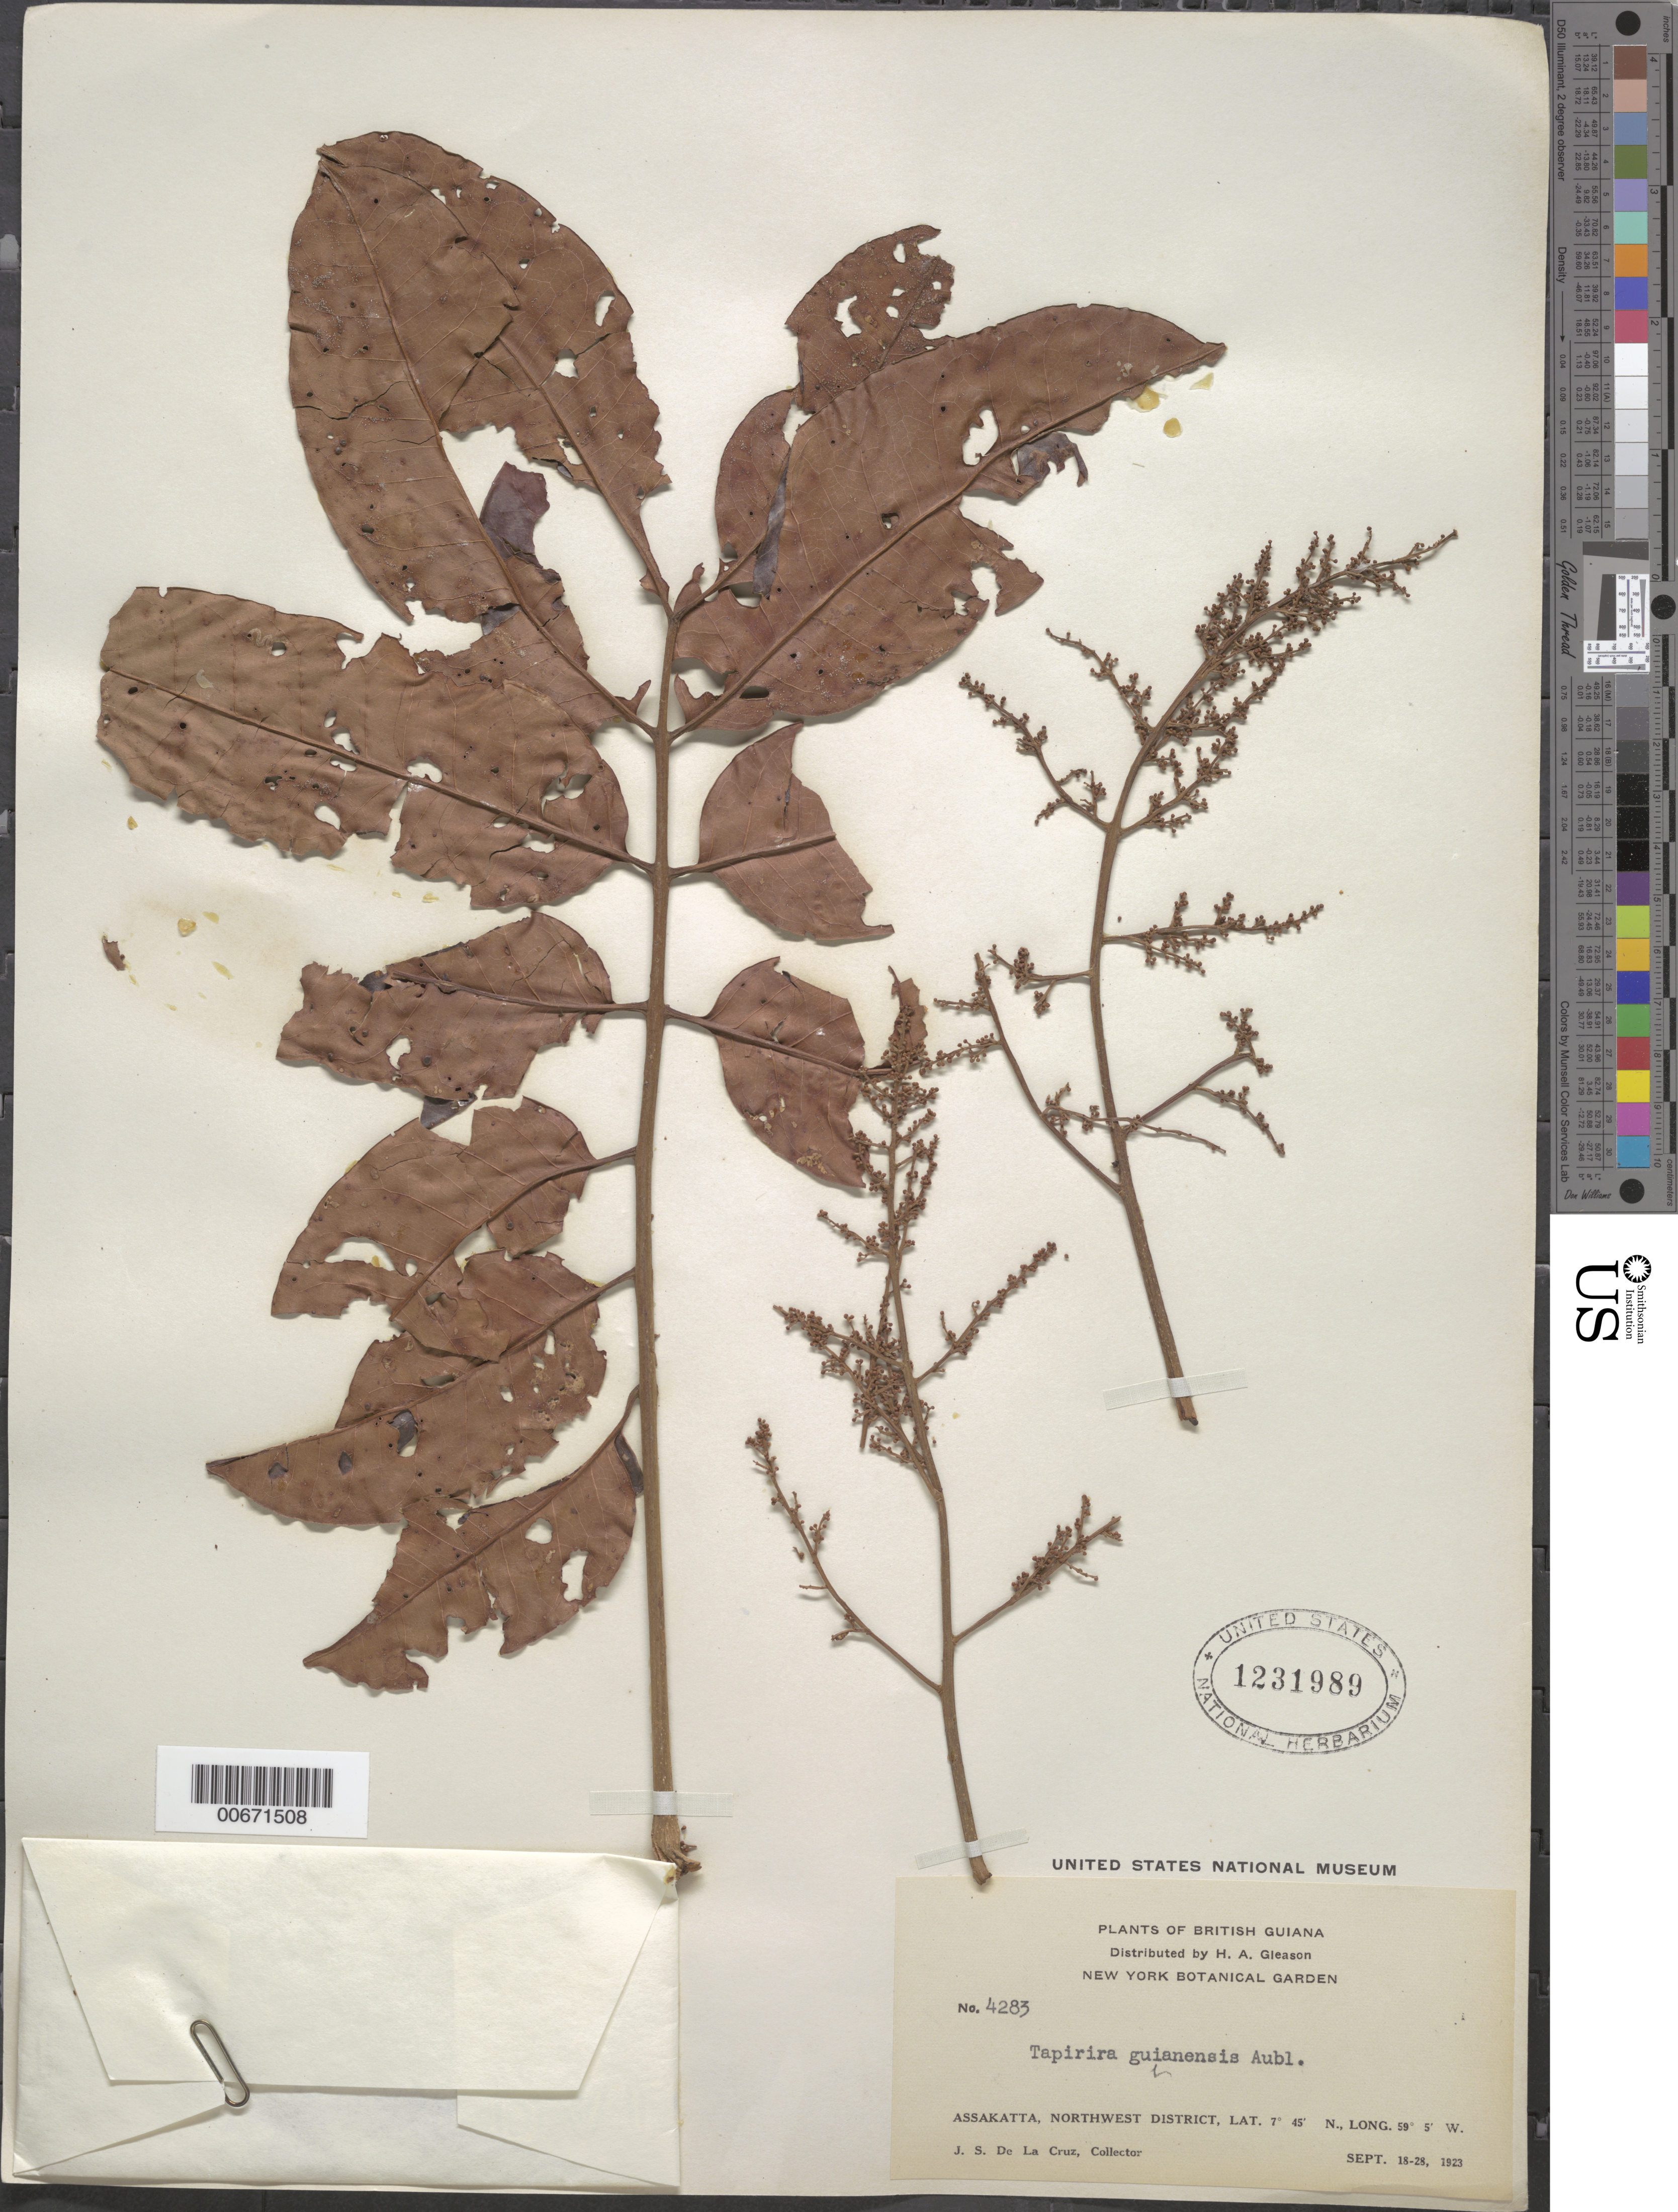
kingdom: Plantae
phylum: Tracheophyta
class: Magnoliopsida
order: Sapindales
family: Anacardiaceae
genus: Tapirira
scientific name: Tapirira guianensis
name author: Aubl.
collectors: J. S. de la Cruz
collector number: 4283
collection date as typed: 18-Sep-23 to 28-Sep-23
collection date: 1923-09-18/1923-09-28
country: Guyana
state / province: Barima-Waini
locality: Assakatta, NW District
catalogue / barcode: US 1231989